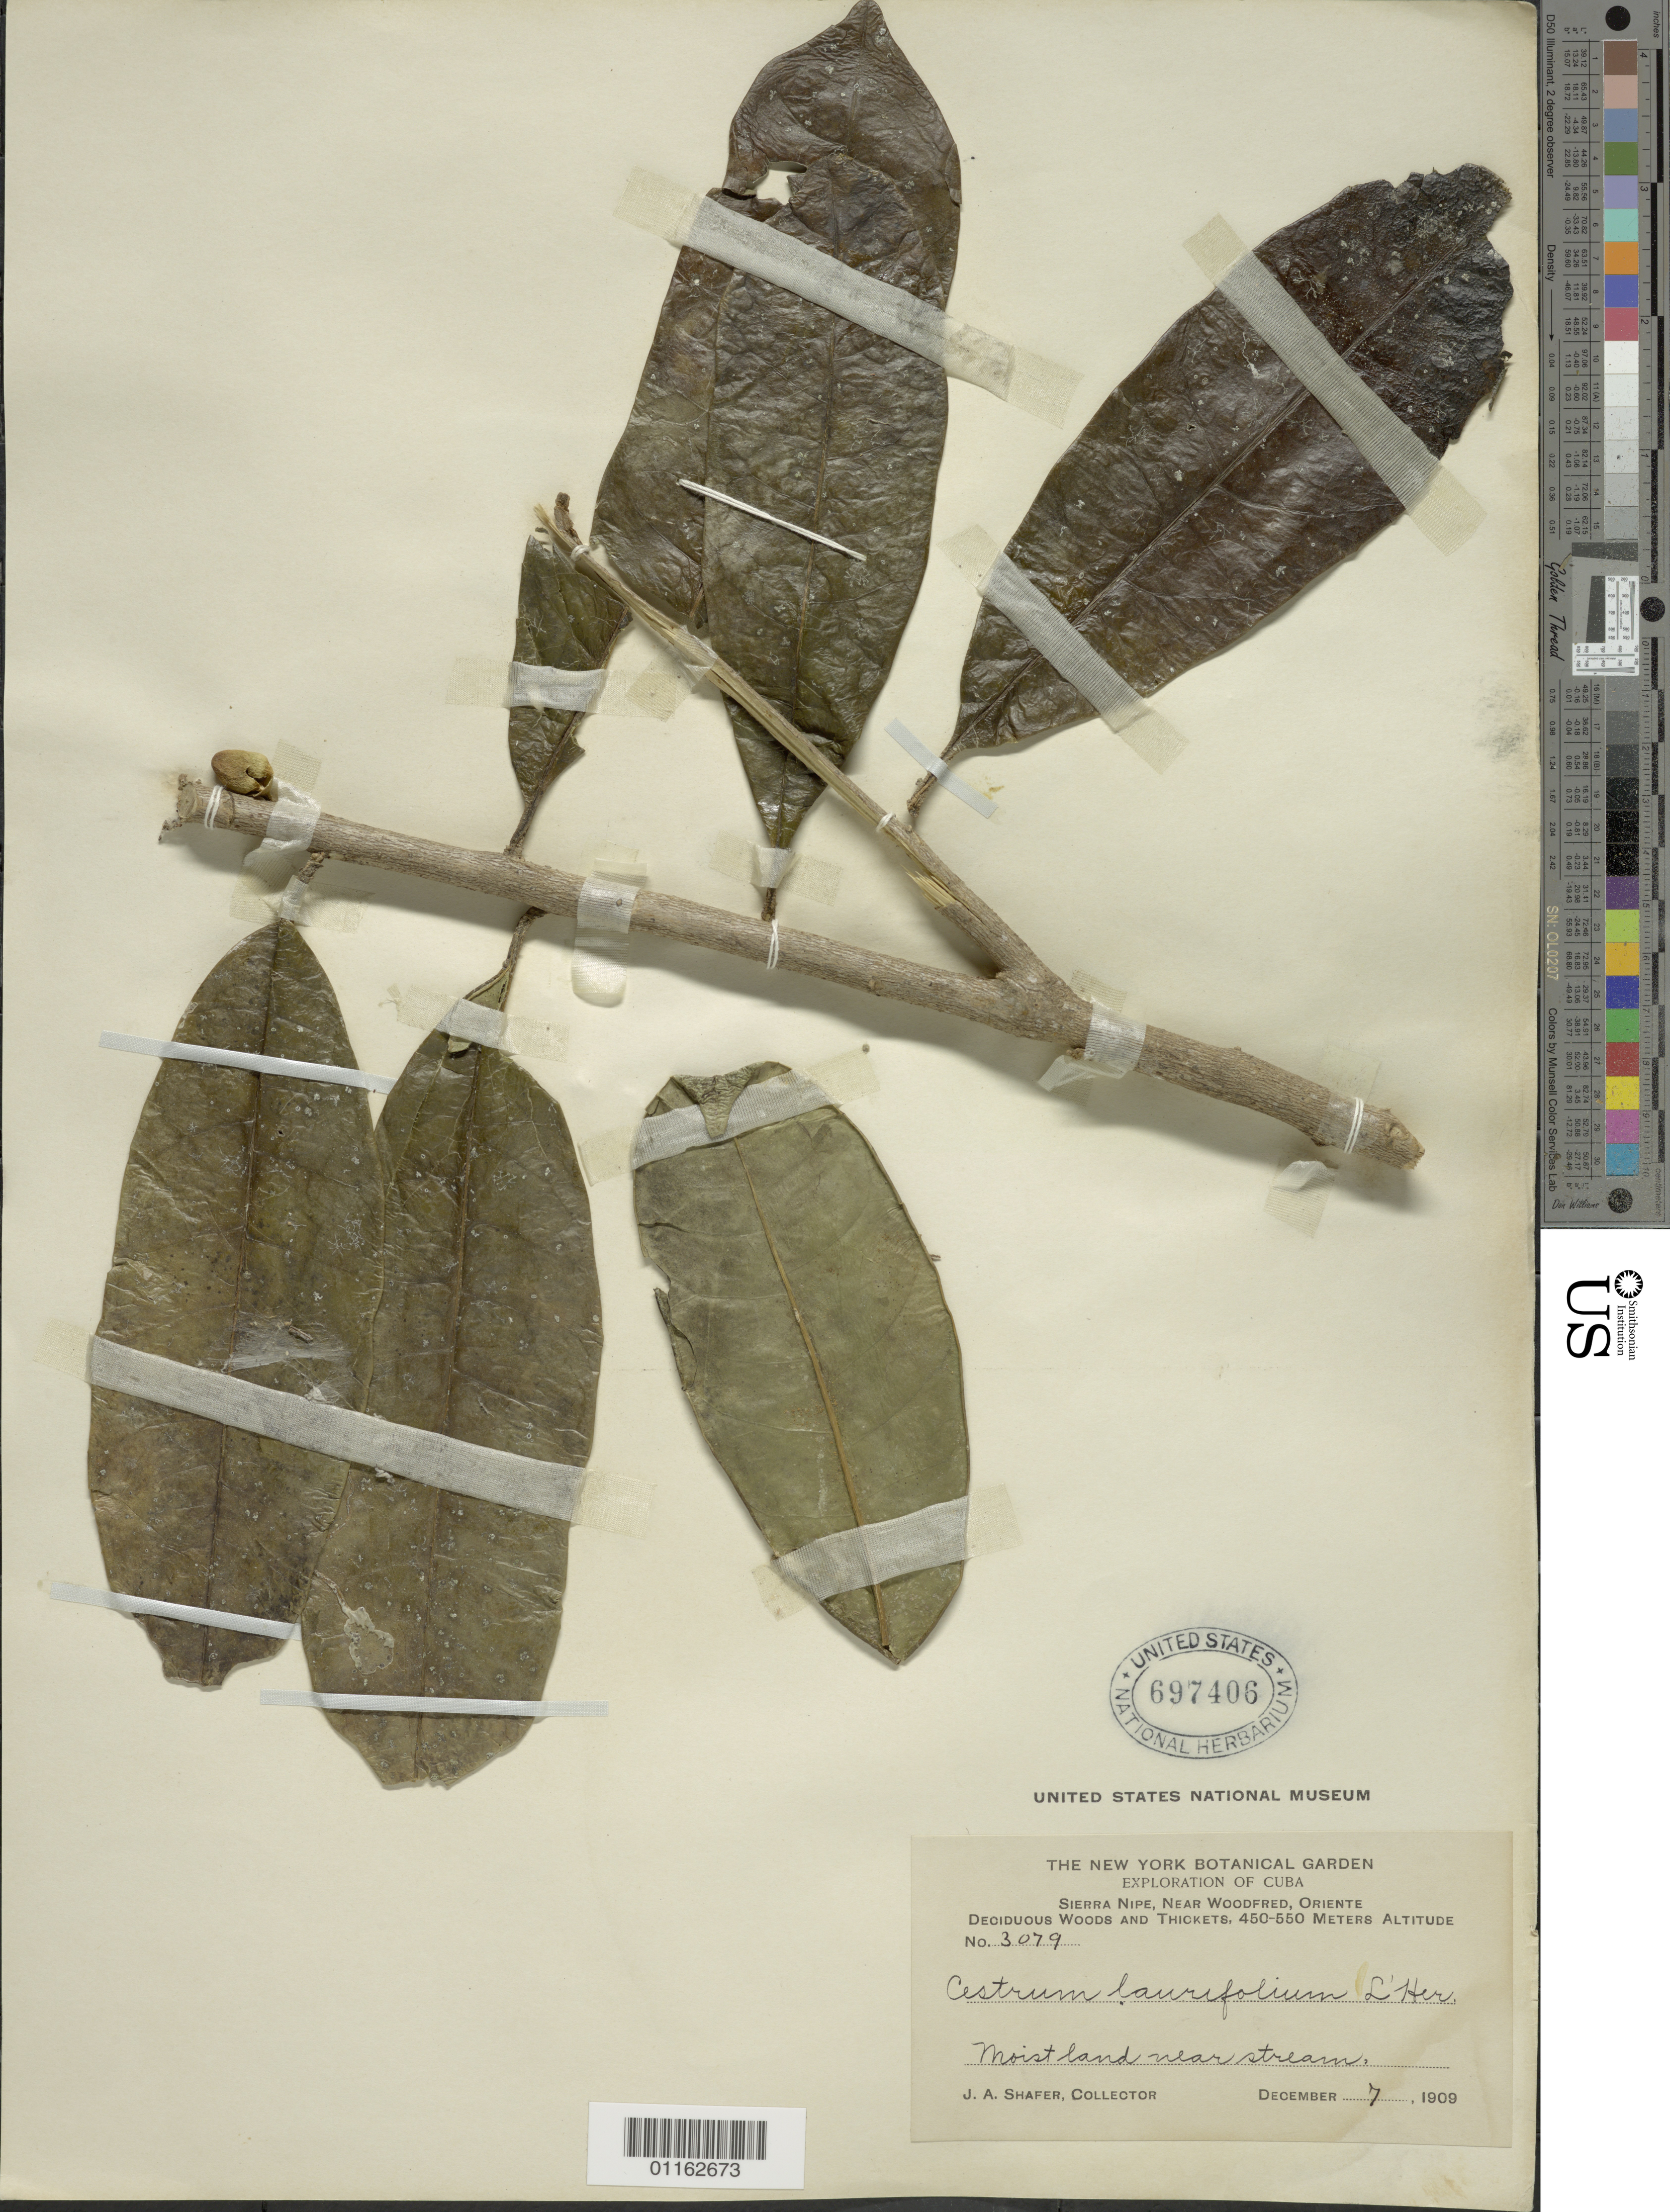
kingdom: Plantae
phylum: Tracheophyta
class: Magnoliopsida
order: Solanales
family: Solanaceae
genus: Cestrum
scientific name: Cestrum laurifolium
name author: L'Hér.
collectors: J. A. Shafer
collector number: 3079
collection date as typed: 07 Dec 1909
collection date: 1909-12-07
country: Cuba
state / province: Oriente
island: Cuba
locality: Sierra Nipe near Woodfred; Deciduous woods and thickets; moist land near stream.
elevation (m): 450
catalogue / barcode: US 697406